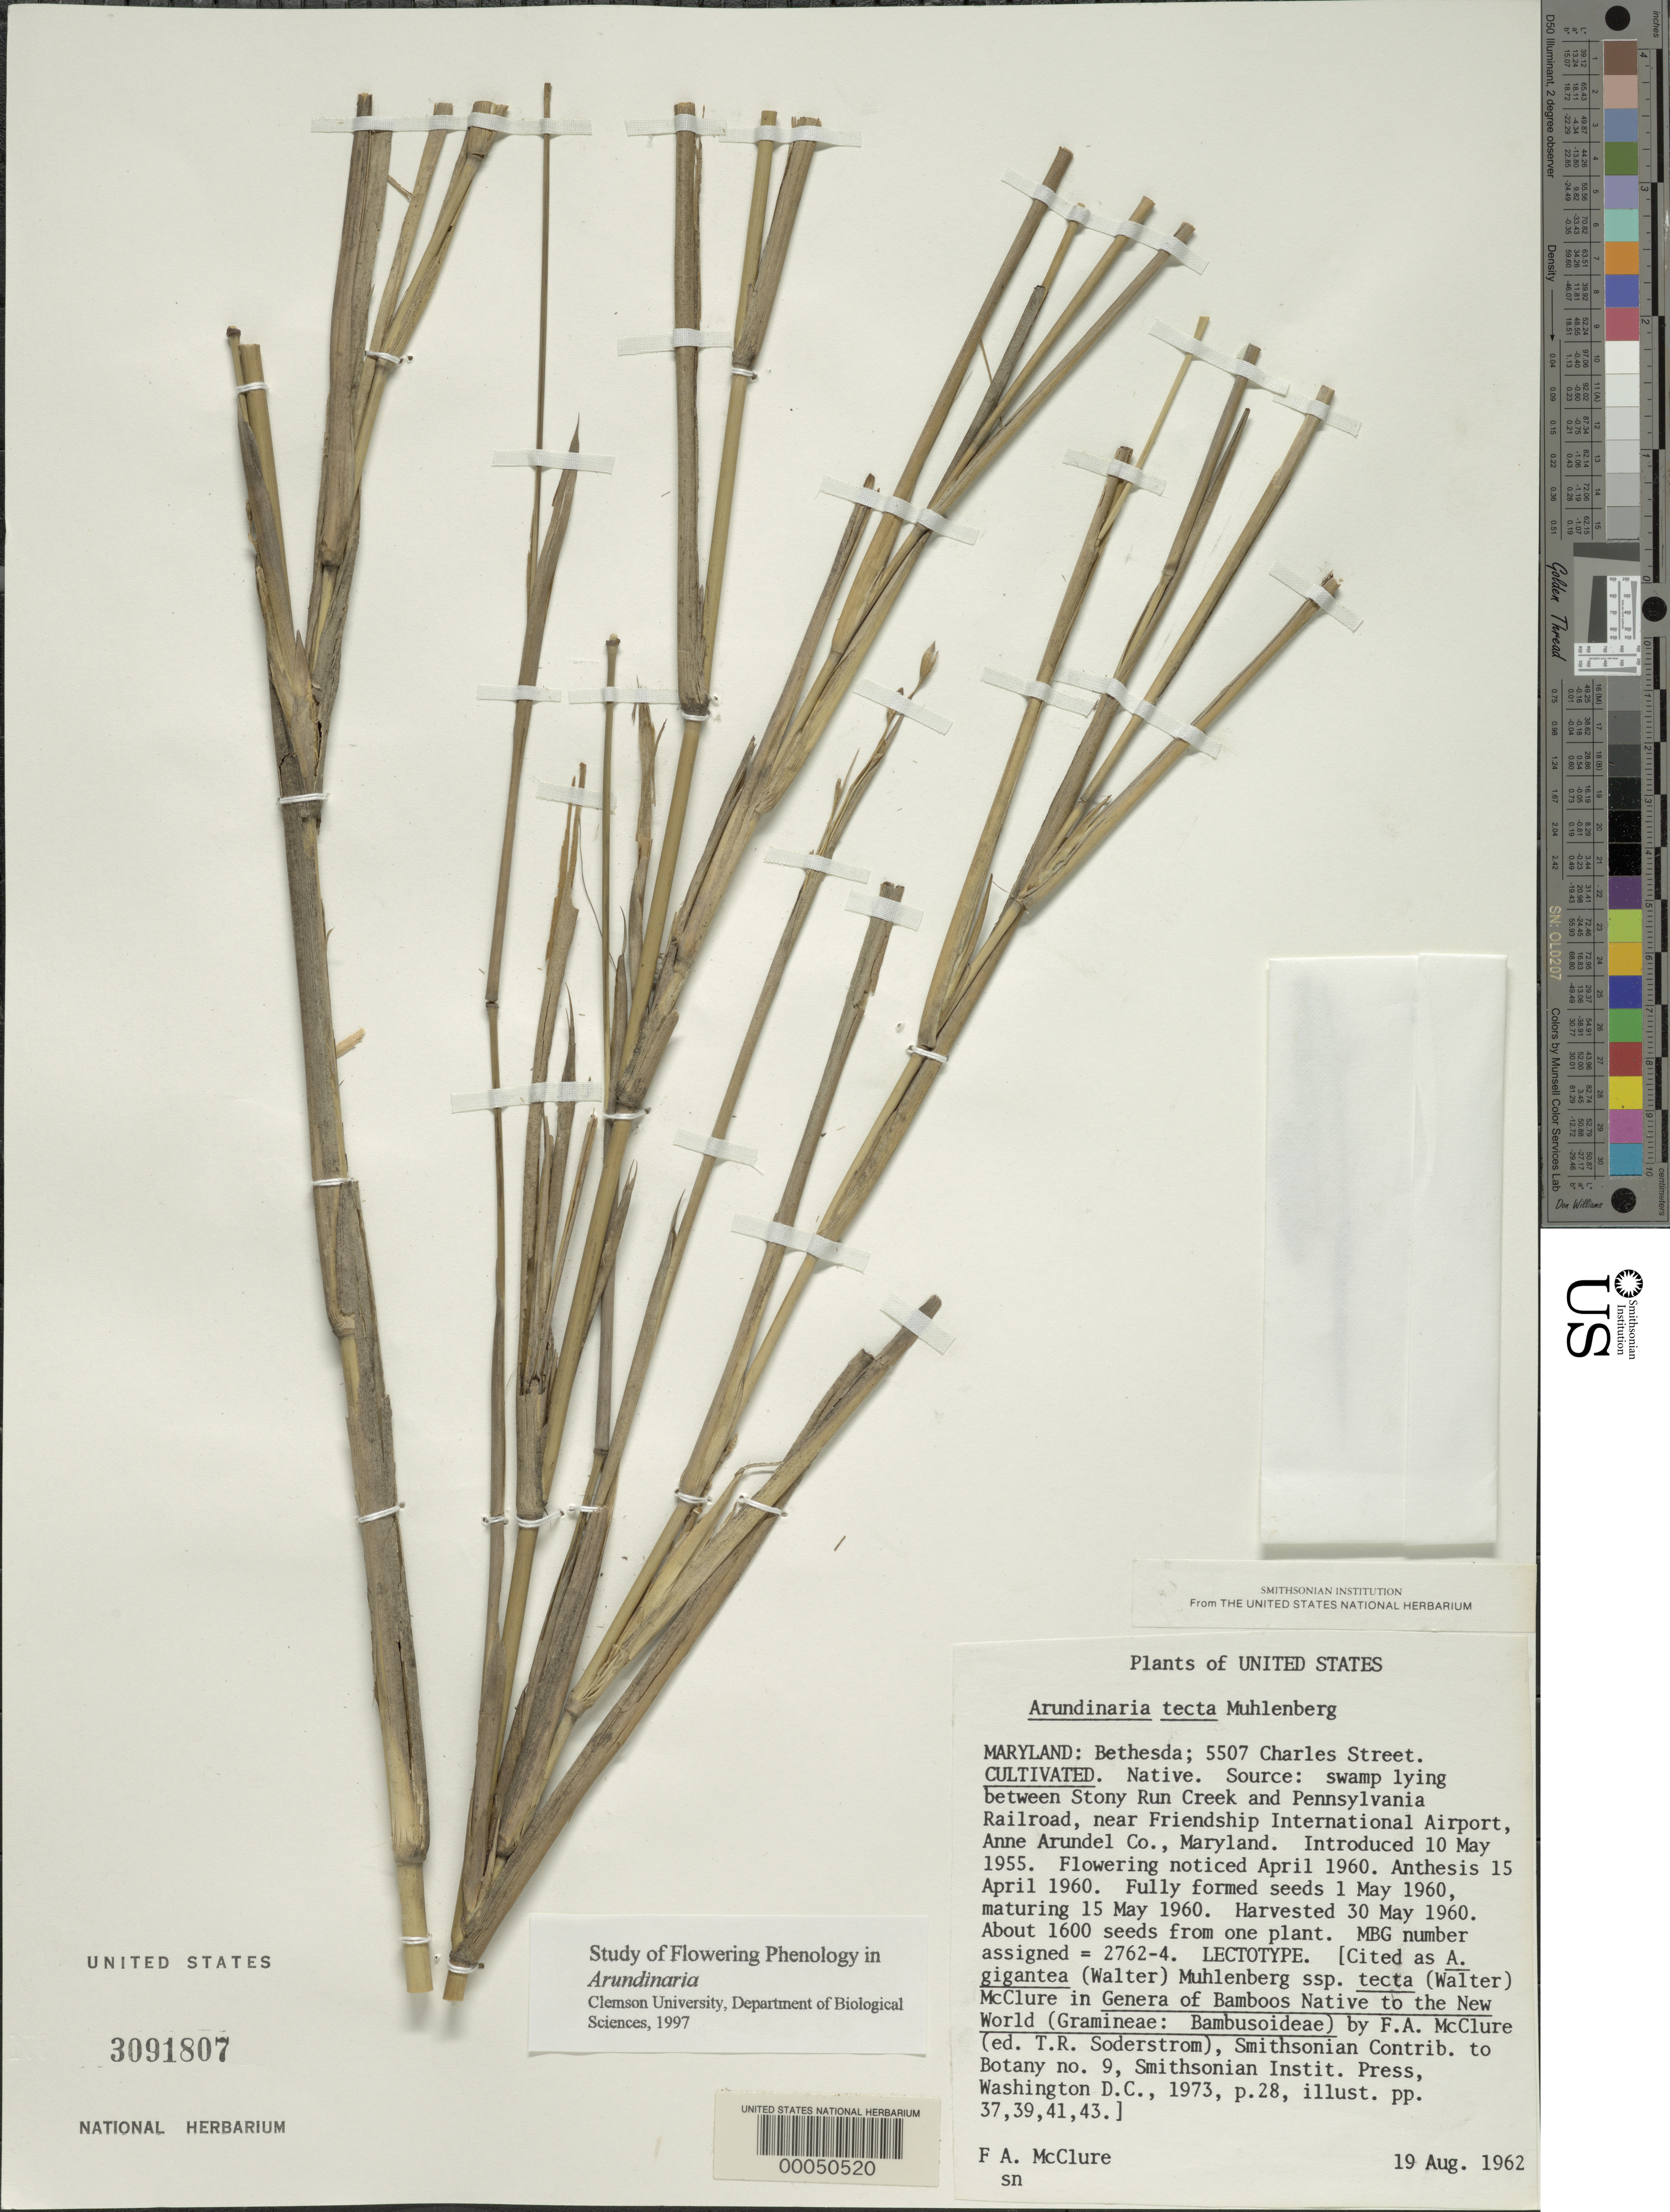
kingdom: Plantae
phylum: Tracheophyta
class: Liliopsida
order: Poales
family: Poaceae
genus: Arundinaria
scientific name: Arundinaria tecta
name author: (Walter) Muhl.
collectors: F. A. McClure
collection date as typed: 19 Aug 1962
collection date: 1962-08-19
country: United States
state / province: Maryland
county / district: Montgomery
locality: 5507 Charles Street, Bethesda (McClure's garden)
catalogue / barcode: US 3091807